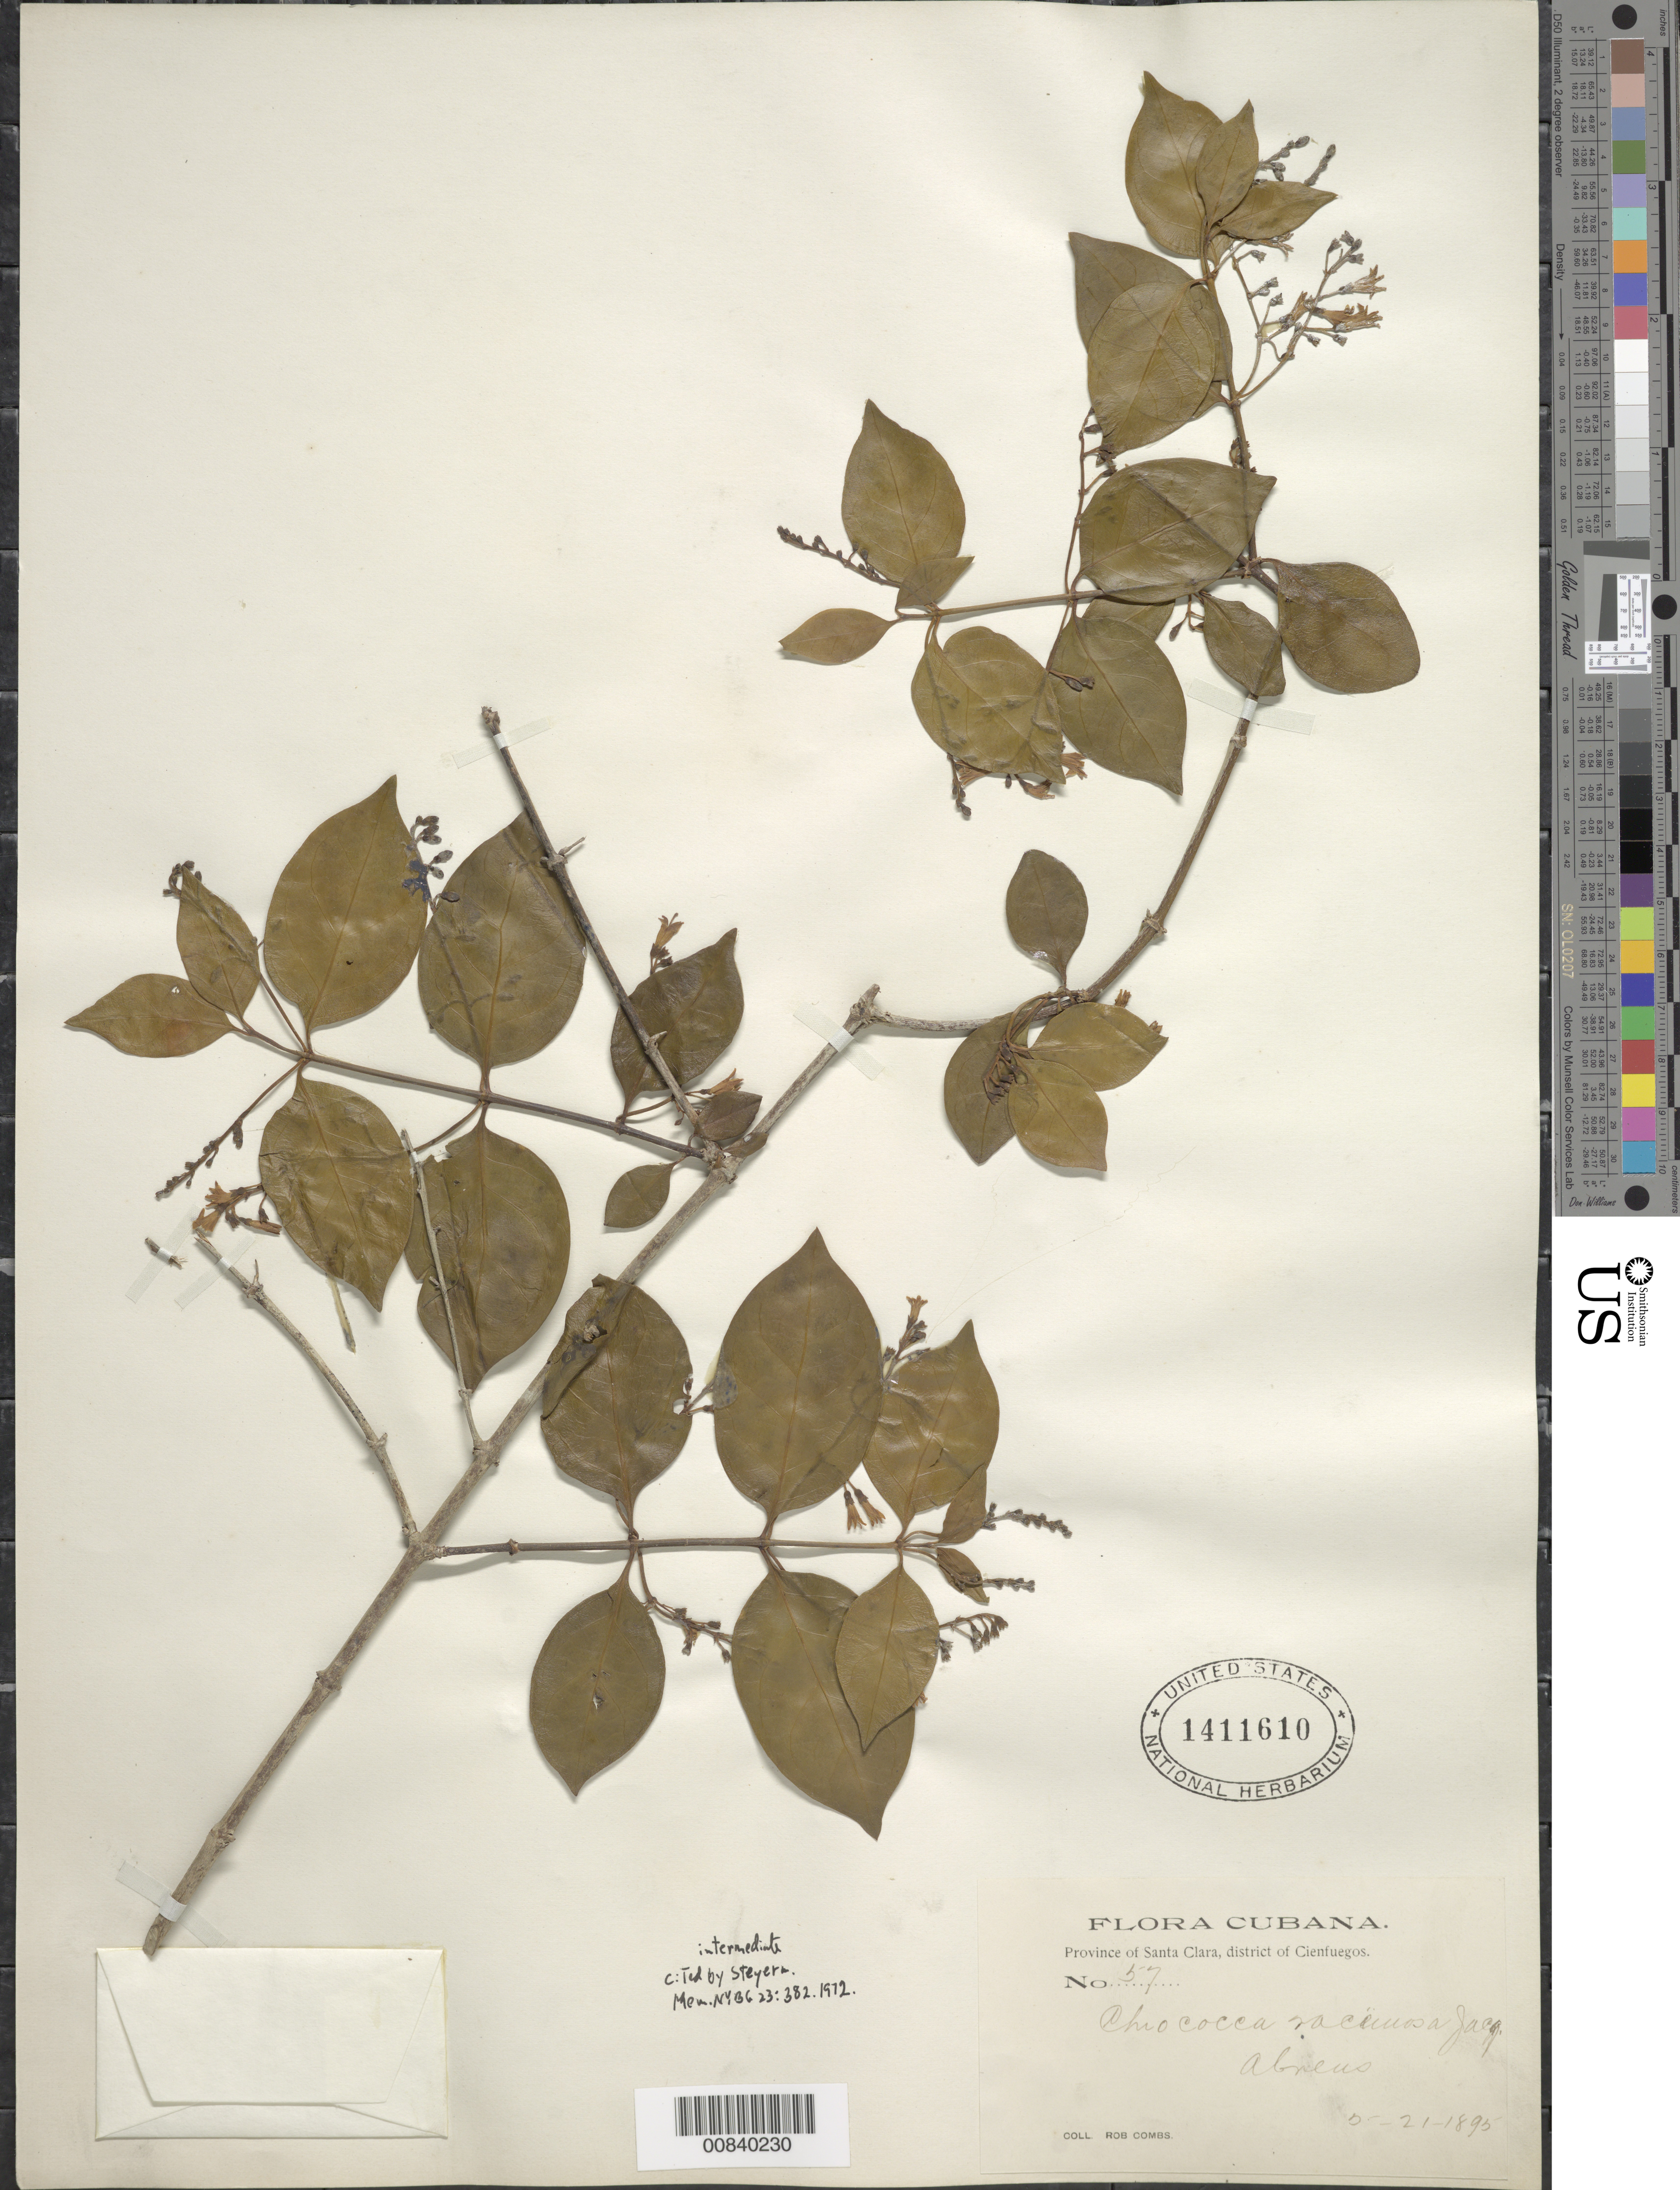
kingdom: Plantae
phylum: Tracheophyta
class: Magnoliopsida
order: Gentianales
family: Rubiaceae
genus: Chiococca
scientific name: Chiococca alba subsp. alba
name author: (L.) Hitchc.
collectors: R. Combs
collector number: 57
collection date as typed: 21 May 1895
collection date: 1895-05-21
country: Cuba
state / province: Las Villas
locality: District of Cienfuegos. Abneus.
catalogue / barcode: US 1411610